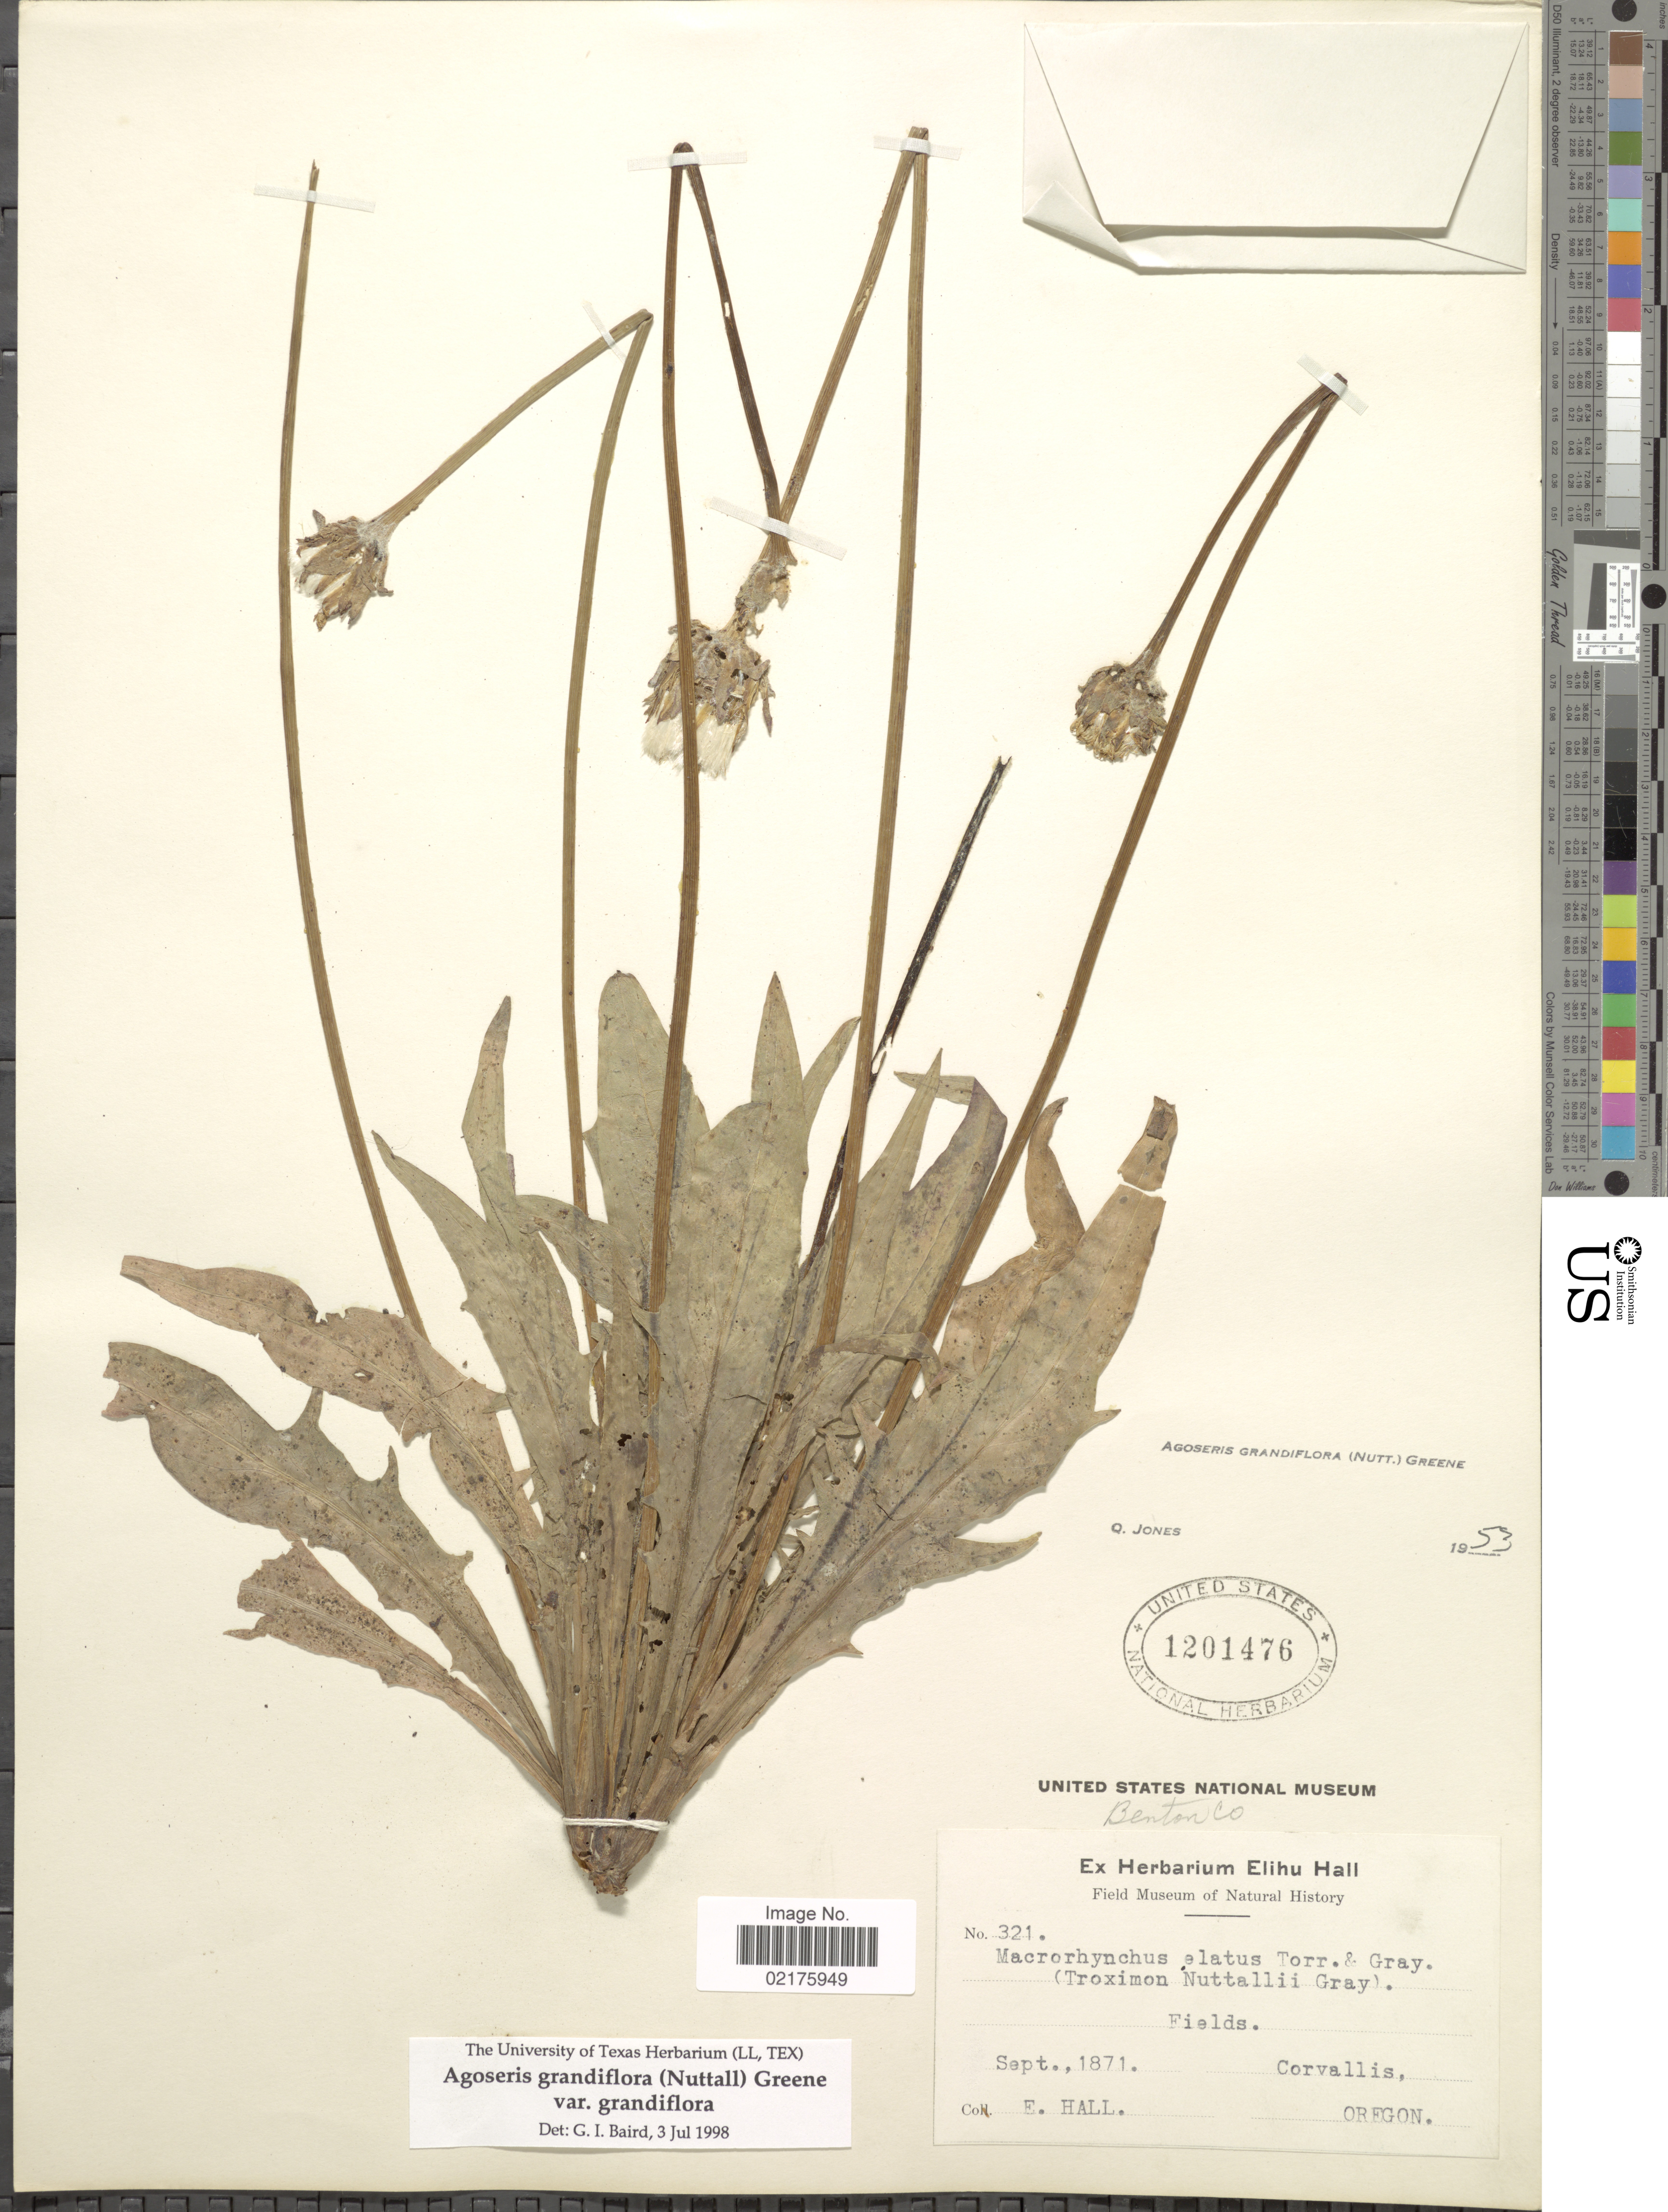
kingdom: Plantae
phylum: Tracheophyta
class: Magnoliopsida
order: Asterales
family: Asteraceae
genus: Agoseris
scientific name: Agoseris grandiflora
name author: (Nutt.) Greene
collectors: E. Hall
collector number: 321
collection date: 1871-09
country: United States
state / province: Oregon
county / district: Benton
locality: Coravallis, Fields, Benton Co.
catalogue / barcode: US 1201476